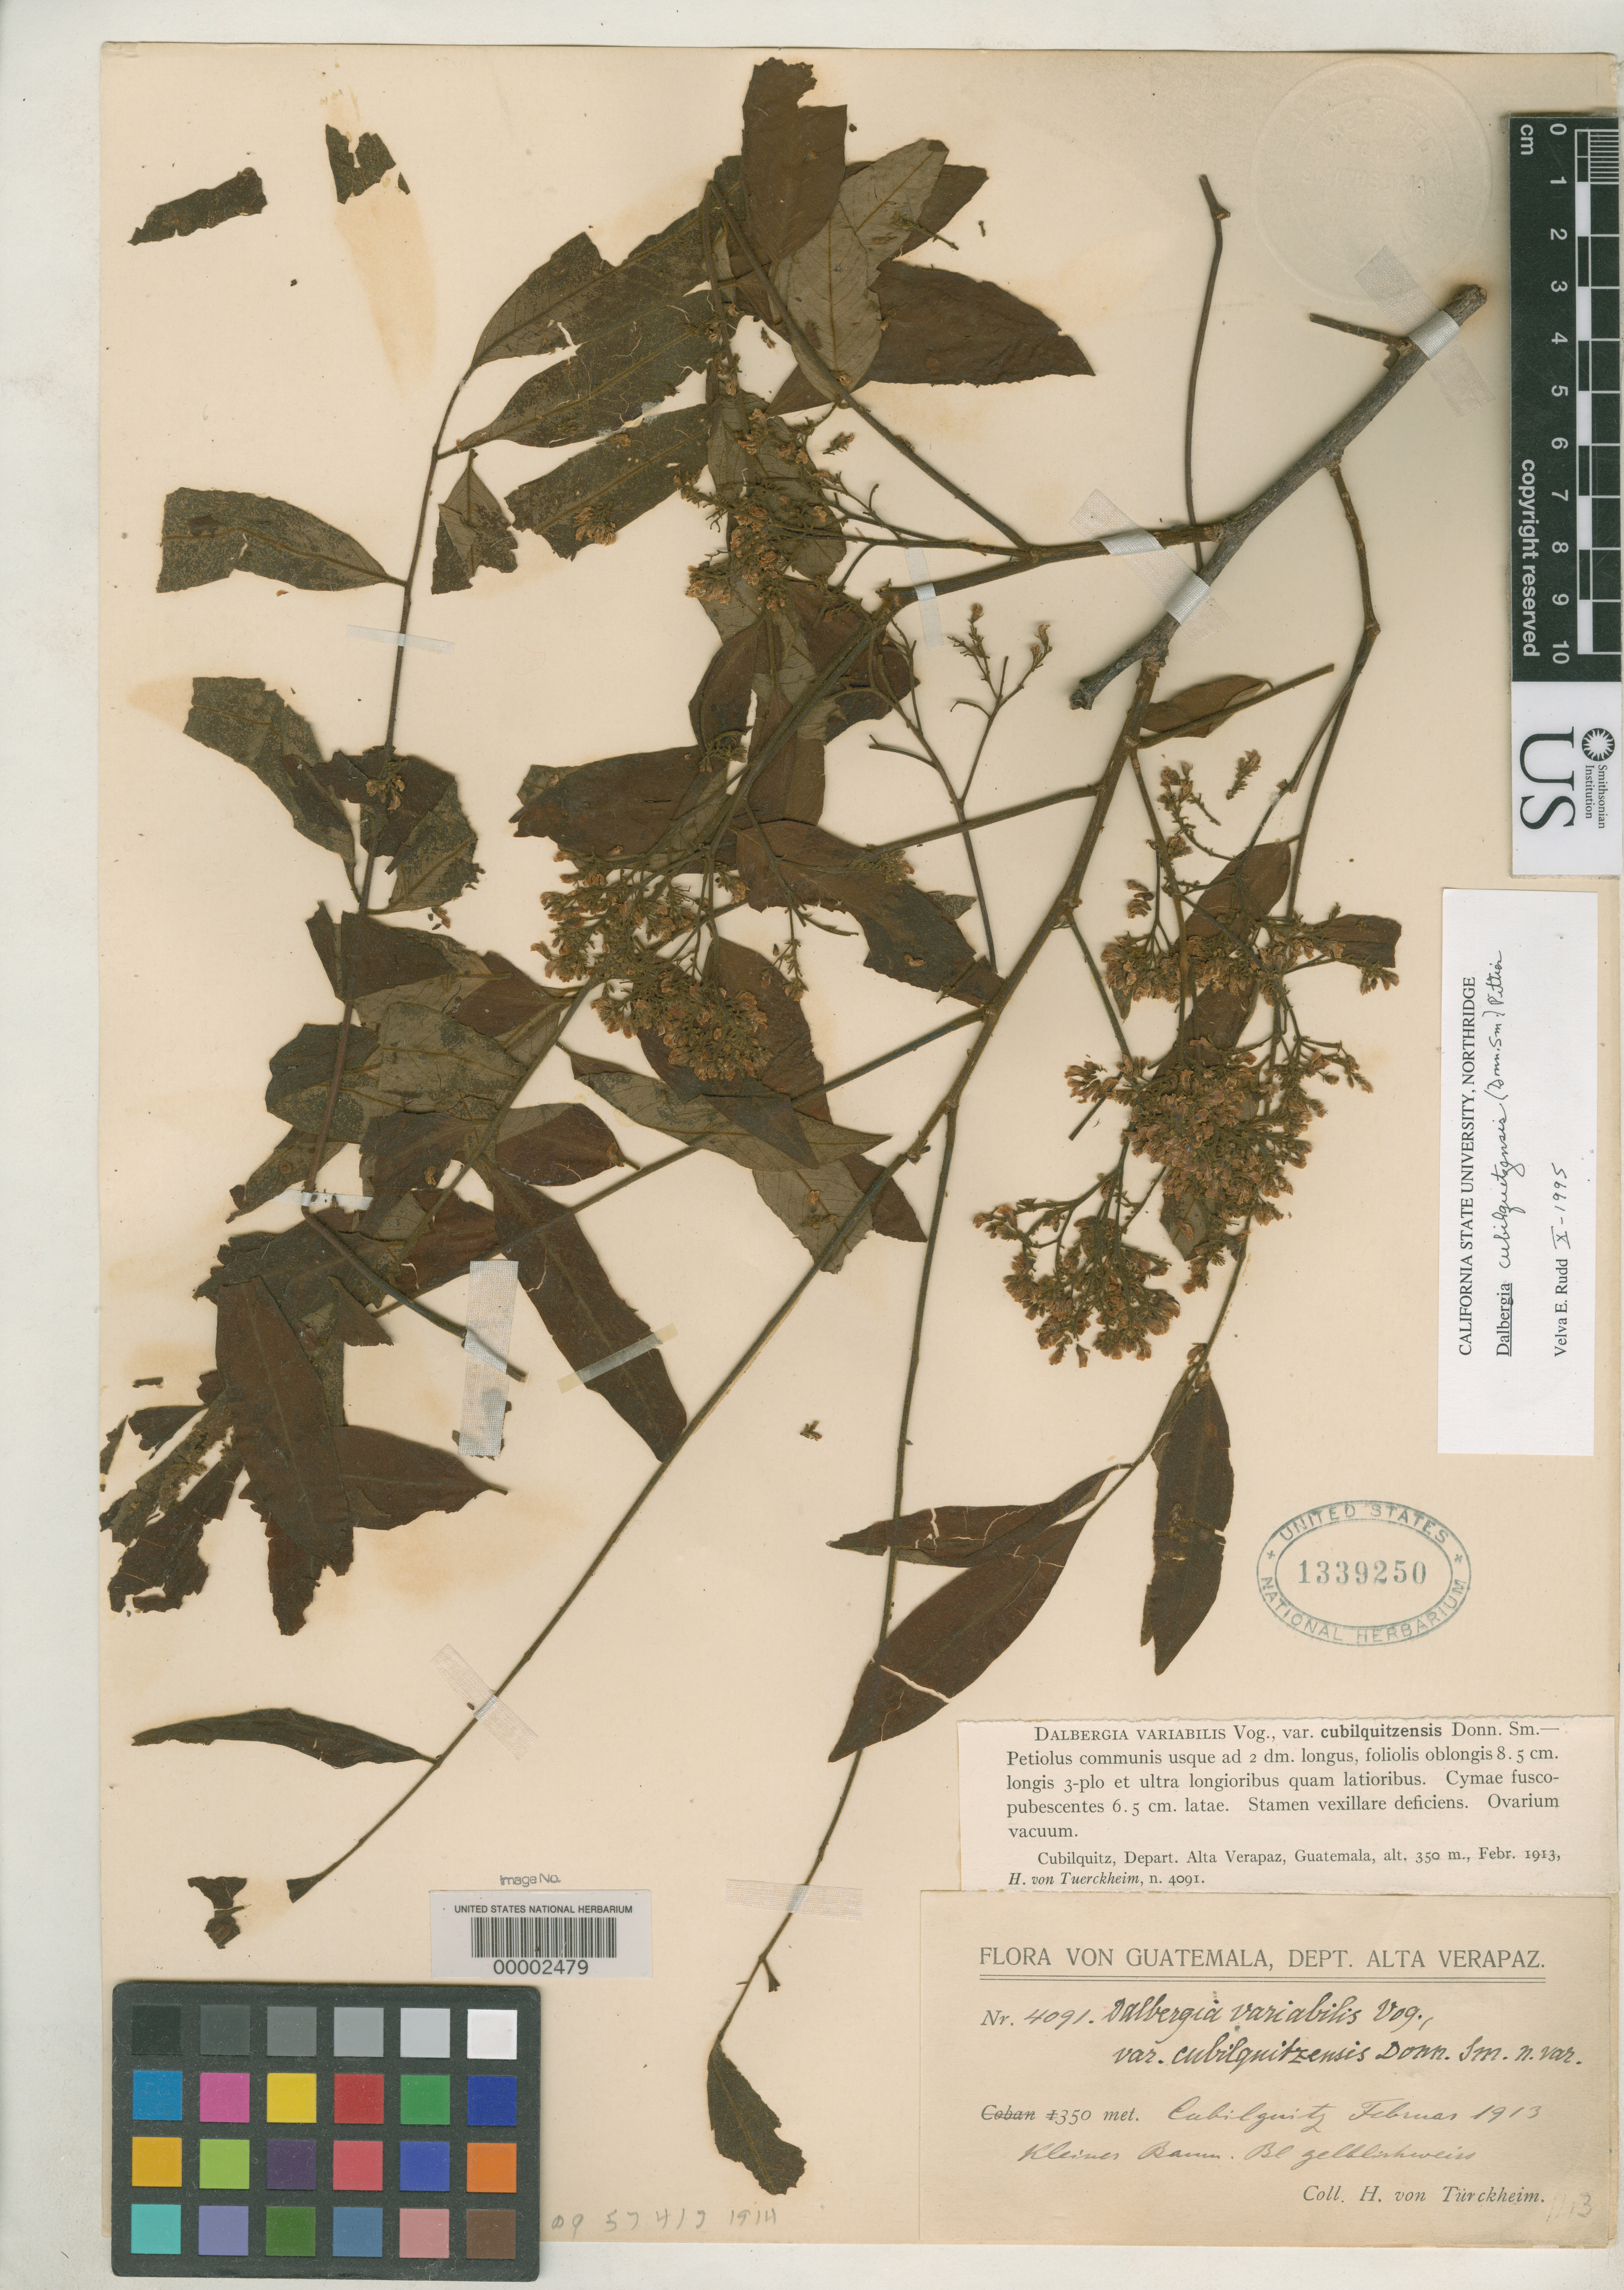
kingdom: Plantae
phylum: Tracheophyta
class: Magnoliopsida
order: Fabales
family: Fabaceae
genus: Dalbergia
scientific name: Dalbergia variabilis var. cubilquitzensis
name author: Donn. Sm.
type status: Type Collection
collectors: H. von Türckheim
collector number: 4091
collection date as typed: Feb 1913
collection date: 1913-02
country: Guatemala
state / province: Alta Verapaz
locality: Cubilquitz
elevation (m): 350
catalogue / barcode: US 133925